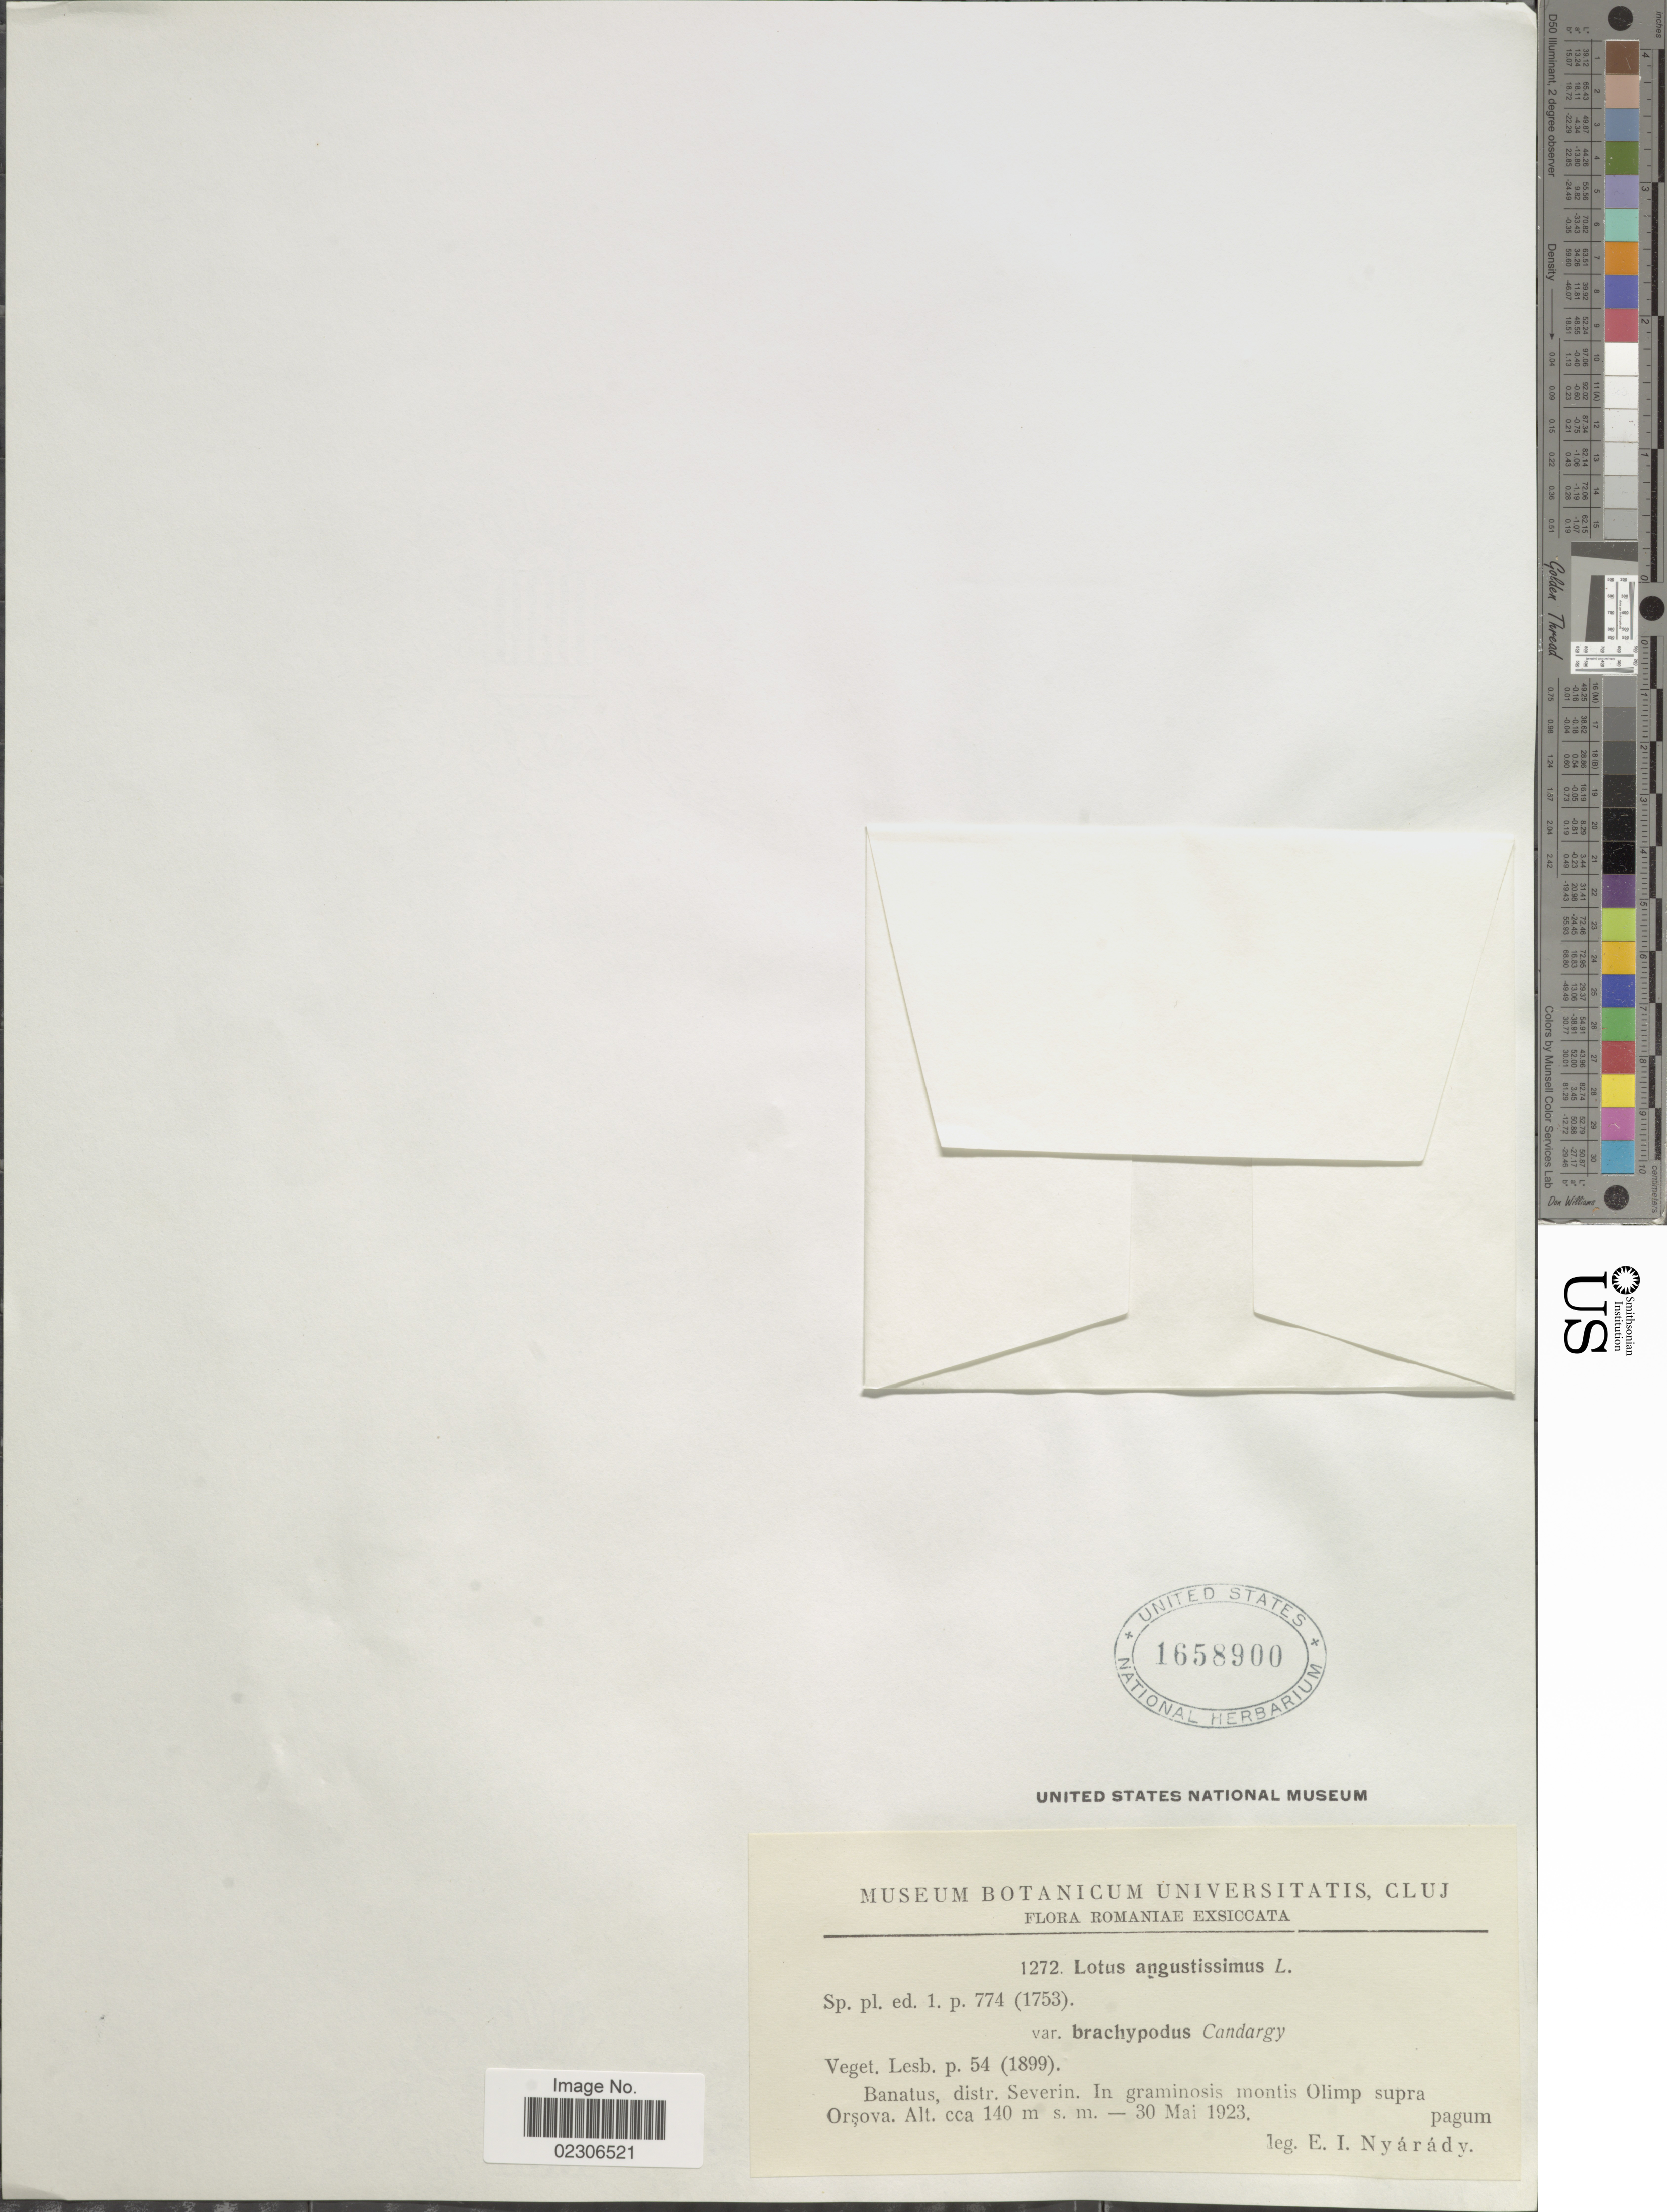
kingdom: Plantae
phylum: Tracheophyta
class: Magnoliopsida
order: Fabales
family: Fabaceae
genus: Lotus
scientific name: Lotus angustissimus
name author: L.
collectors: E. Nyárády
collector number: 1272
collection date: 1923-05-30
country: Romania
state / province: Caras-Severin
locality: Banatus, distr. Severin. montis Olimp supra Orsova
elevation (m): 140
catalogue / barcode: US 1658900